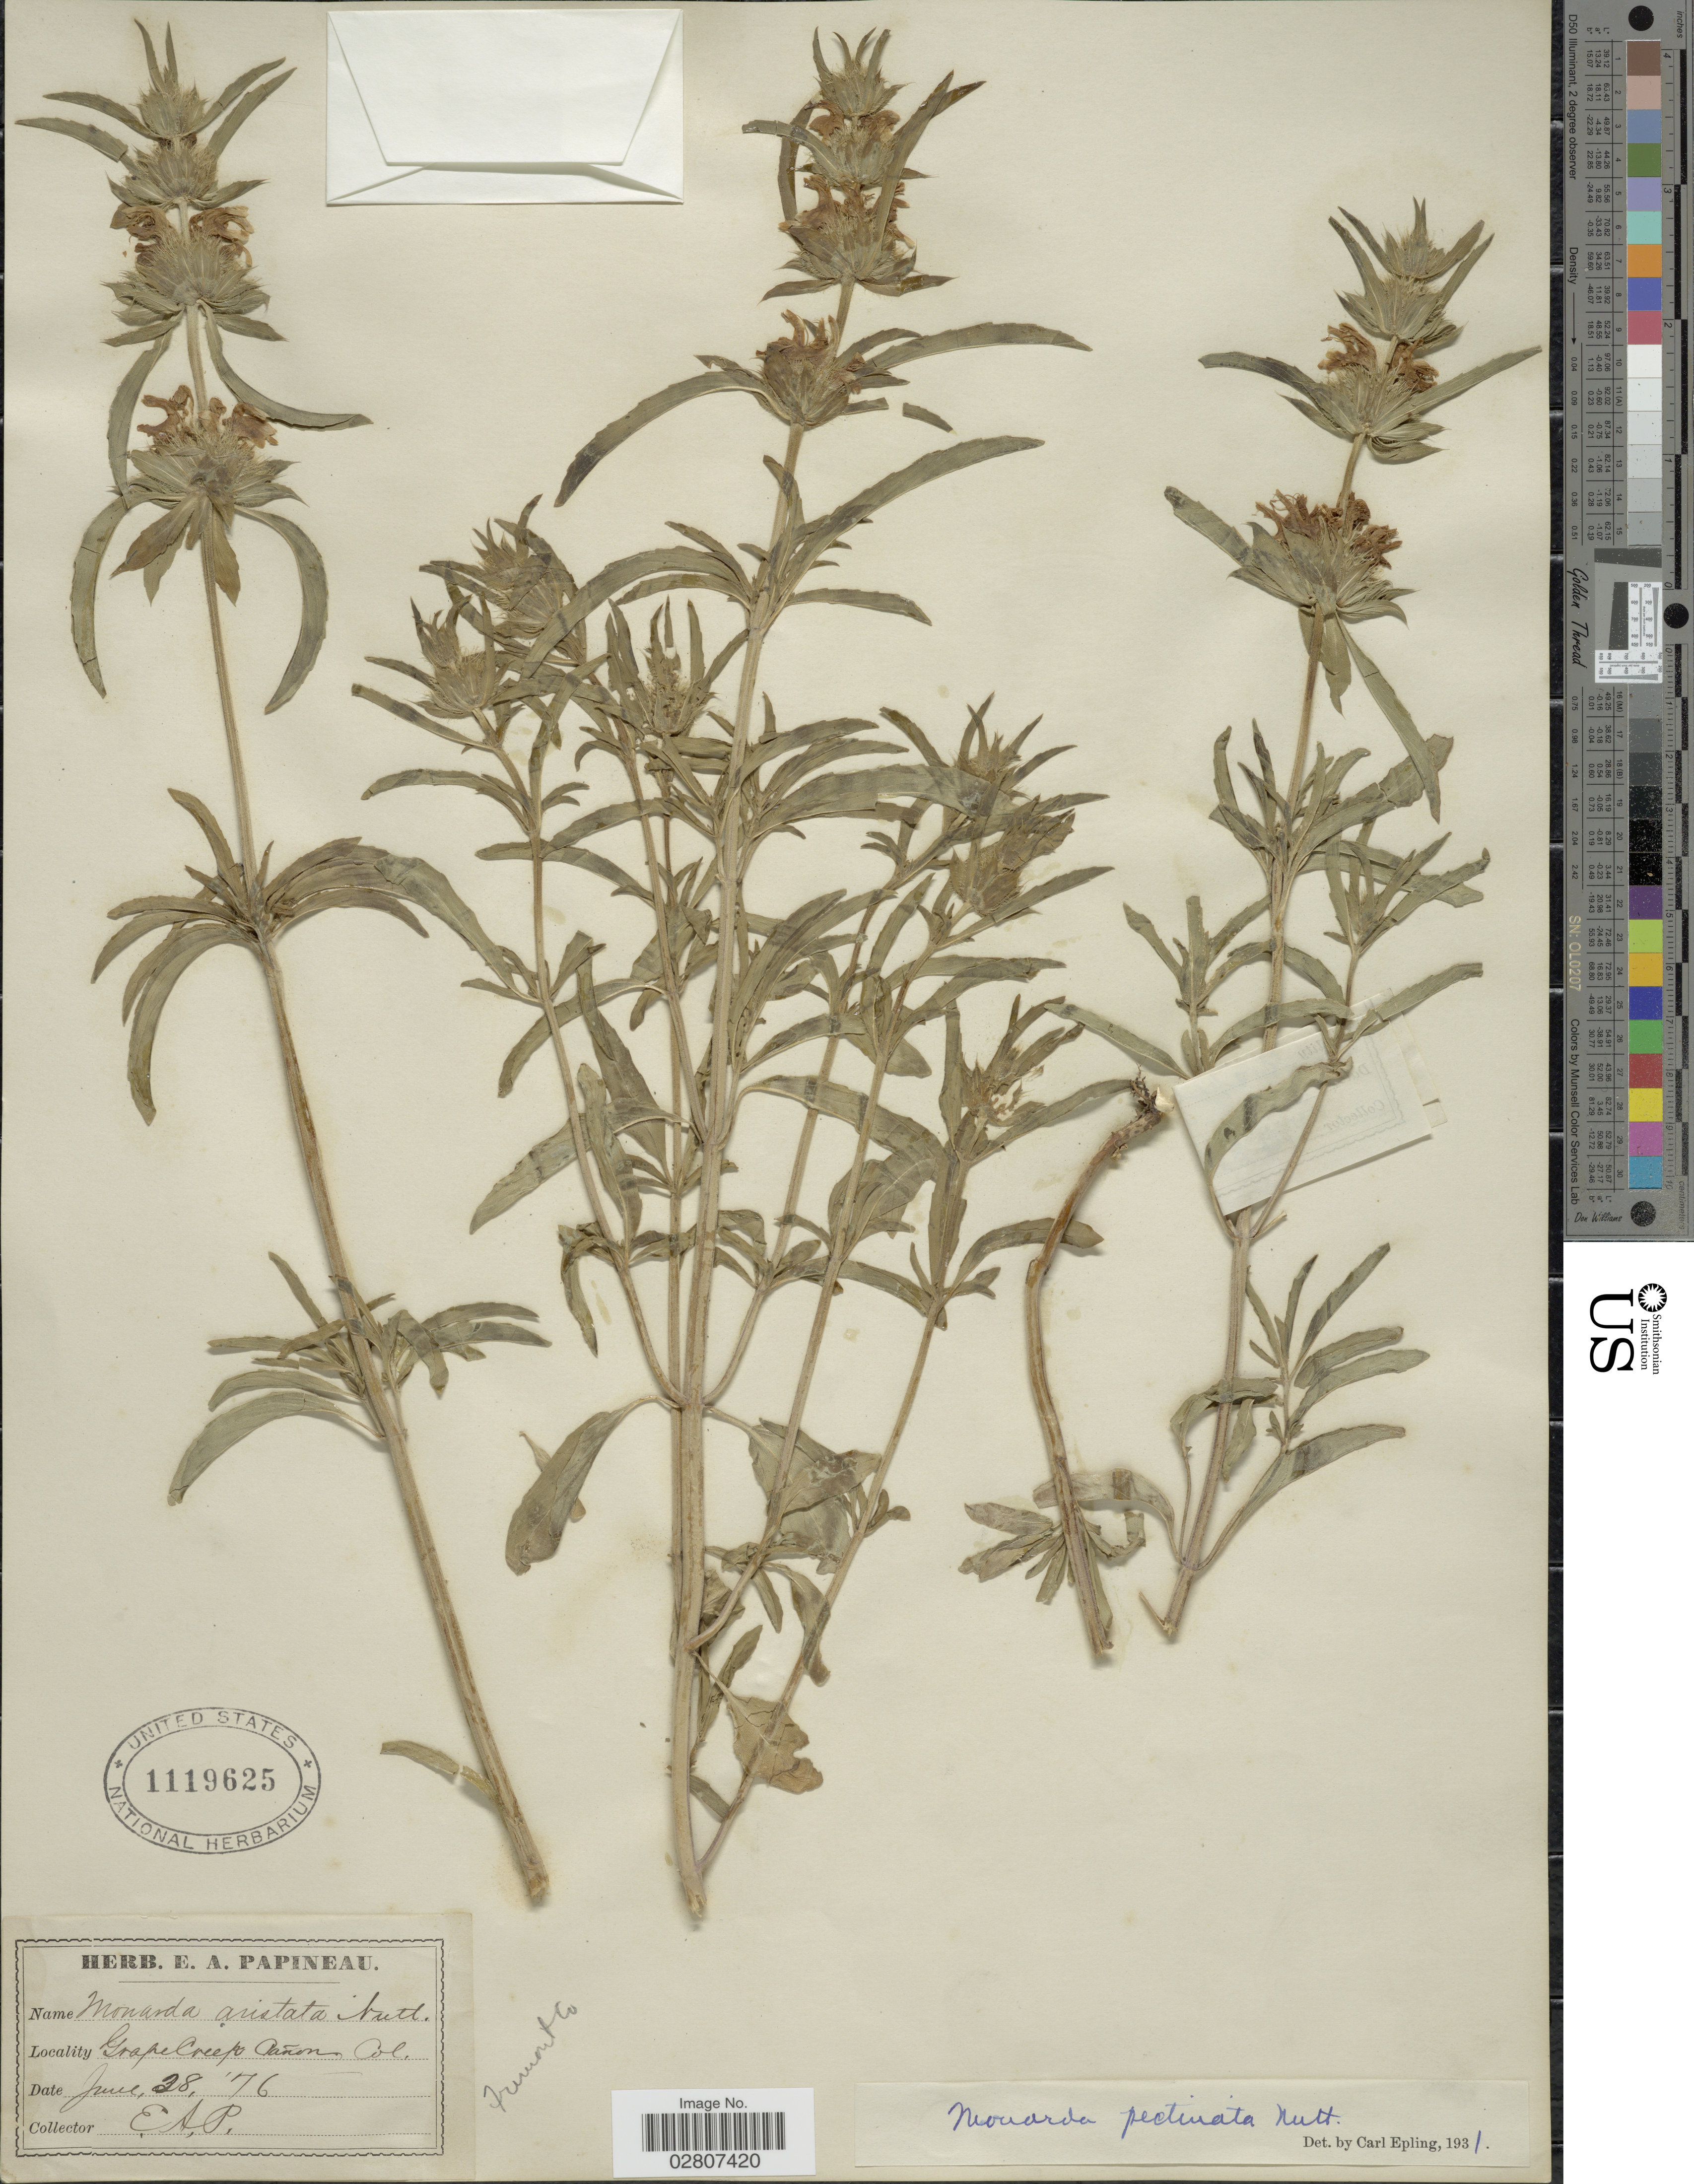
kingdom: Plantae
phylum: Tracheophyta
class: Magnoliopsida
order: Lamiales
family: Lamiaceae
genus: Monarda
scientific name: Monarda pectinata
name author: Nutt.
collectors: E. Papineau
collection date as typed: Transcribed d/m/y: 28/6/76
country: United States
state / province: Colorado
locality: Grape Creek Cañon Col. Fremont Co.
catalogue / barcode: US 1119625